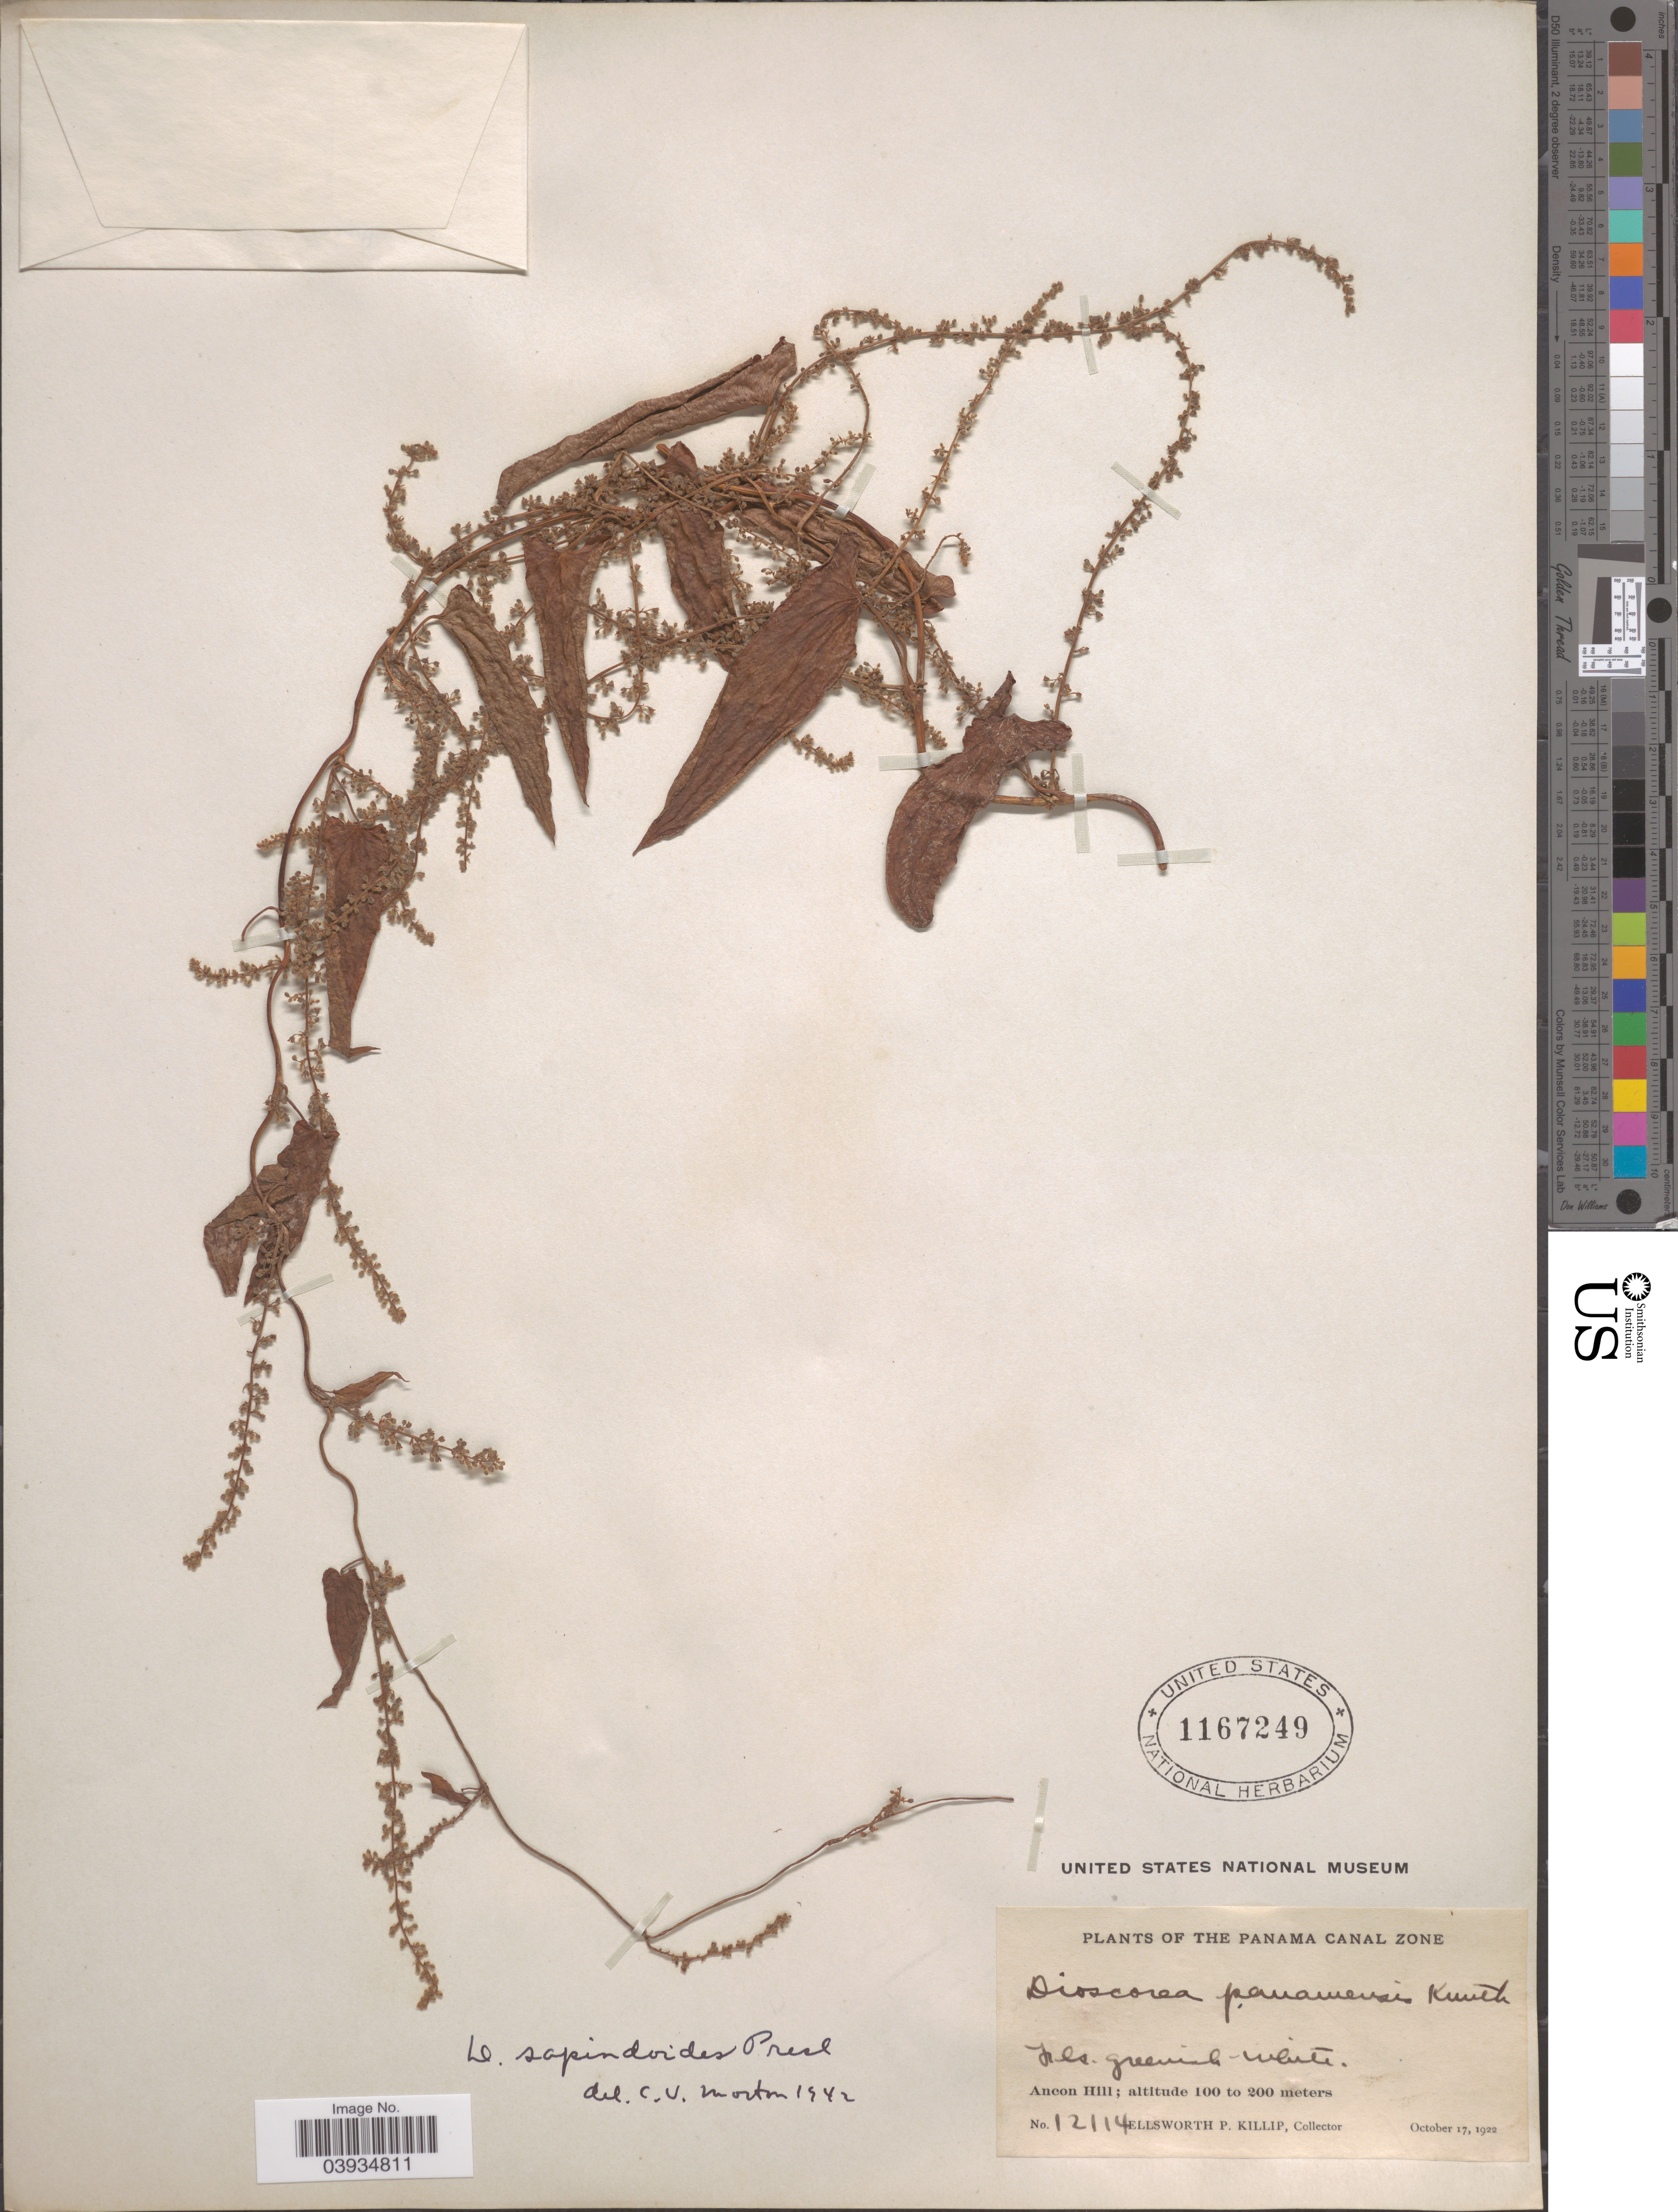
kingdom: Plantae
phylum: Tracheophyta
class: Liliopsida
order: Dioscoreales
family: Dioscoreaceae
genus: Dioscorea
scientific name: Dioscorea sanchez-colinii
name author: Matuda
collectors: E. P. Killip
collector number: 12114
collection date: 1922-10-17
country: Panama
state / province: Colón / Panamá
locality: The Panama Canal Zone. Ancon Hill.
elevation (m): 100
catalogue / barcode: US 1167249